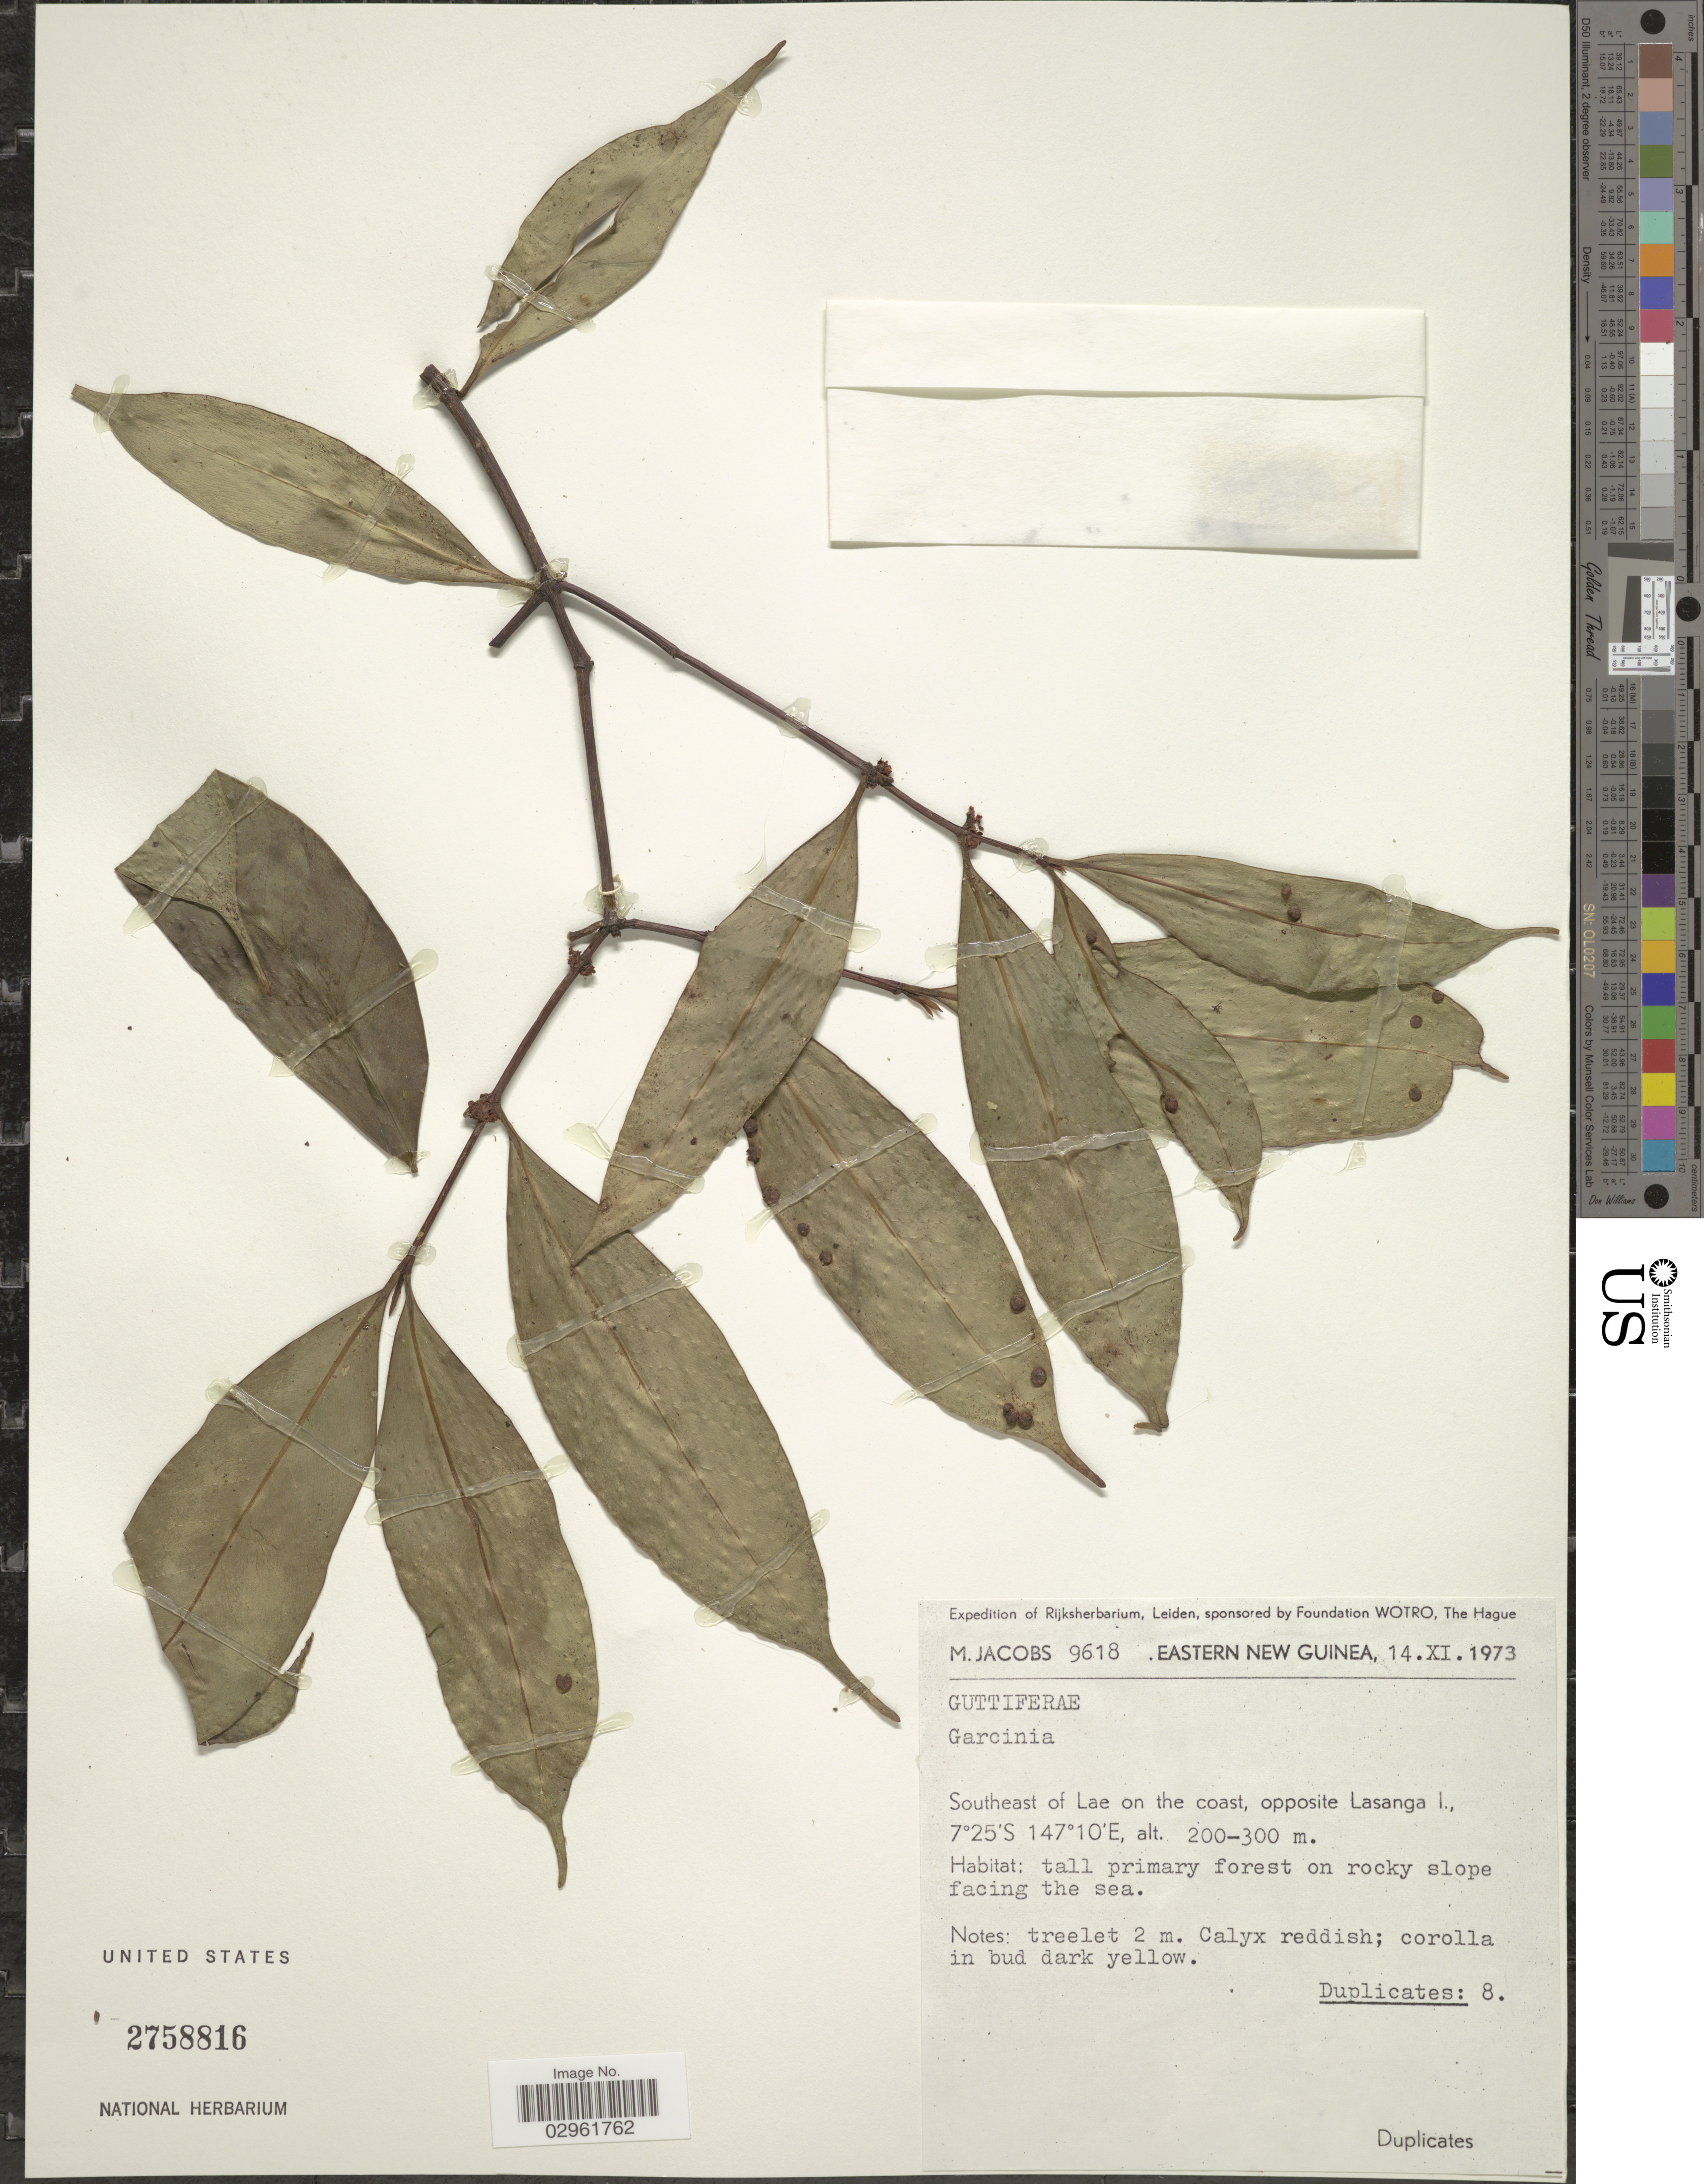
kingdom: Plantae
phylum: Tracheophyta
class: Magnoliopsida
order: Malpighiales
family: Clusiaceae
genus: Garcinia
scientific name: Garcinia sp.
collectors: M. Jacobs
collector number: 9618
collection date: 1973-11-14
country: Papua New Guinea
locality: Eastern New Guinea. Southeast of Lae on the coast, opposite Lasanga I.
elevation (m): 200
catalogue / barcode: US 2758816